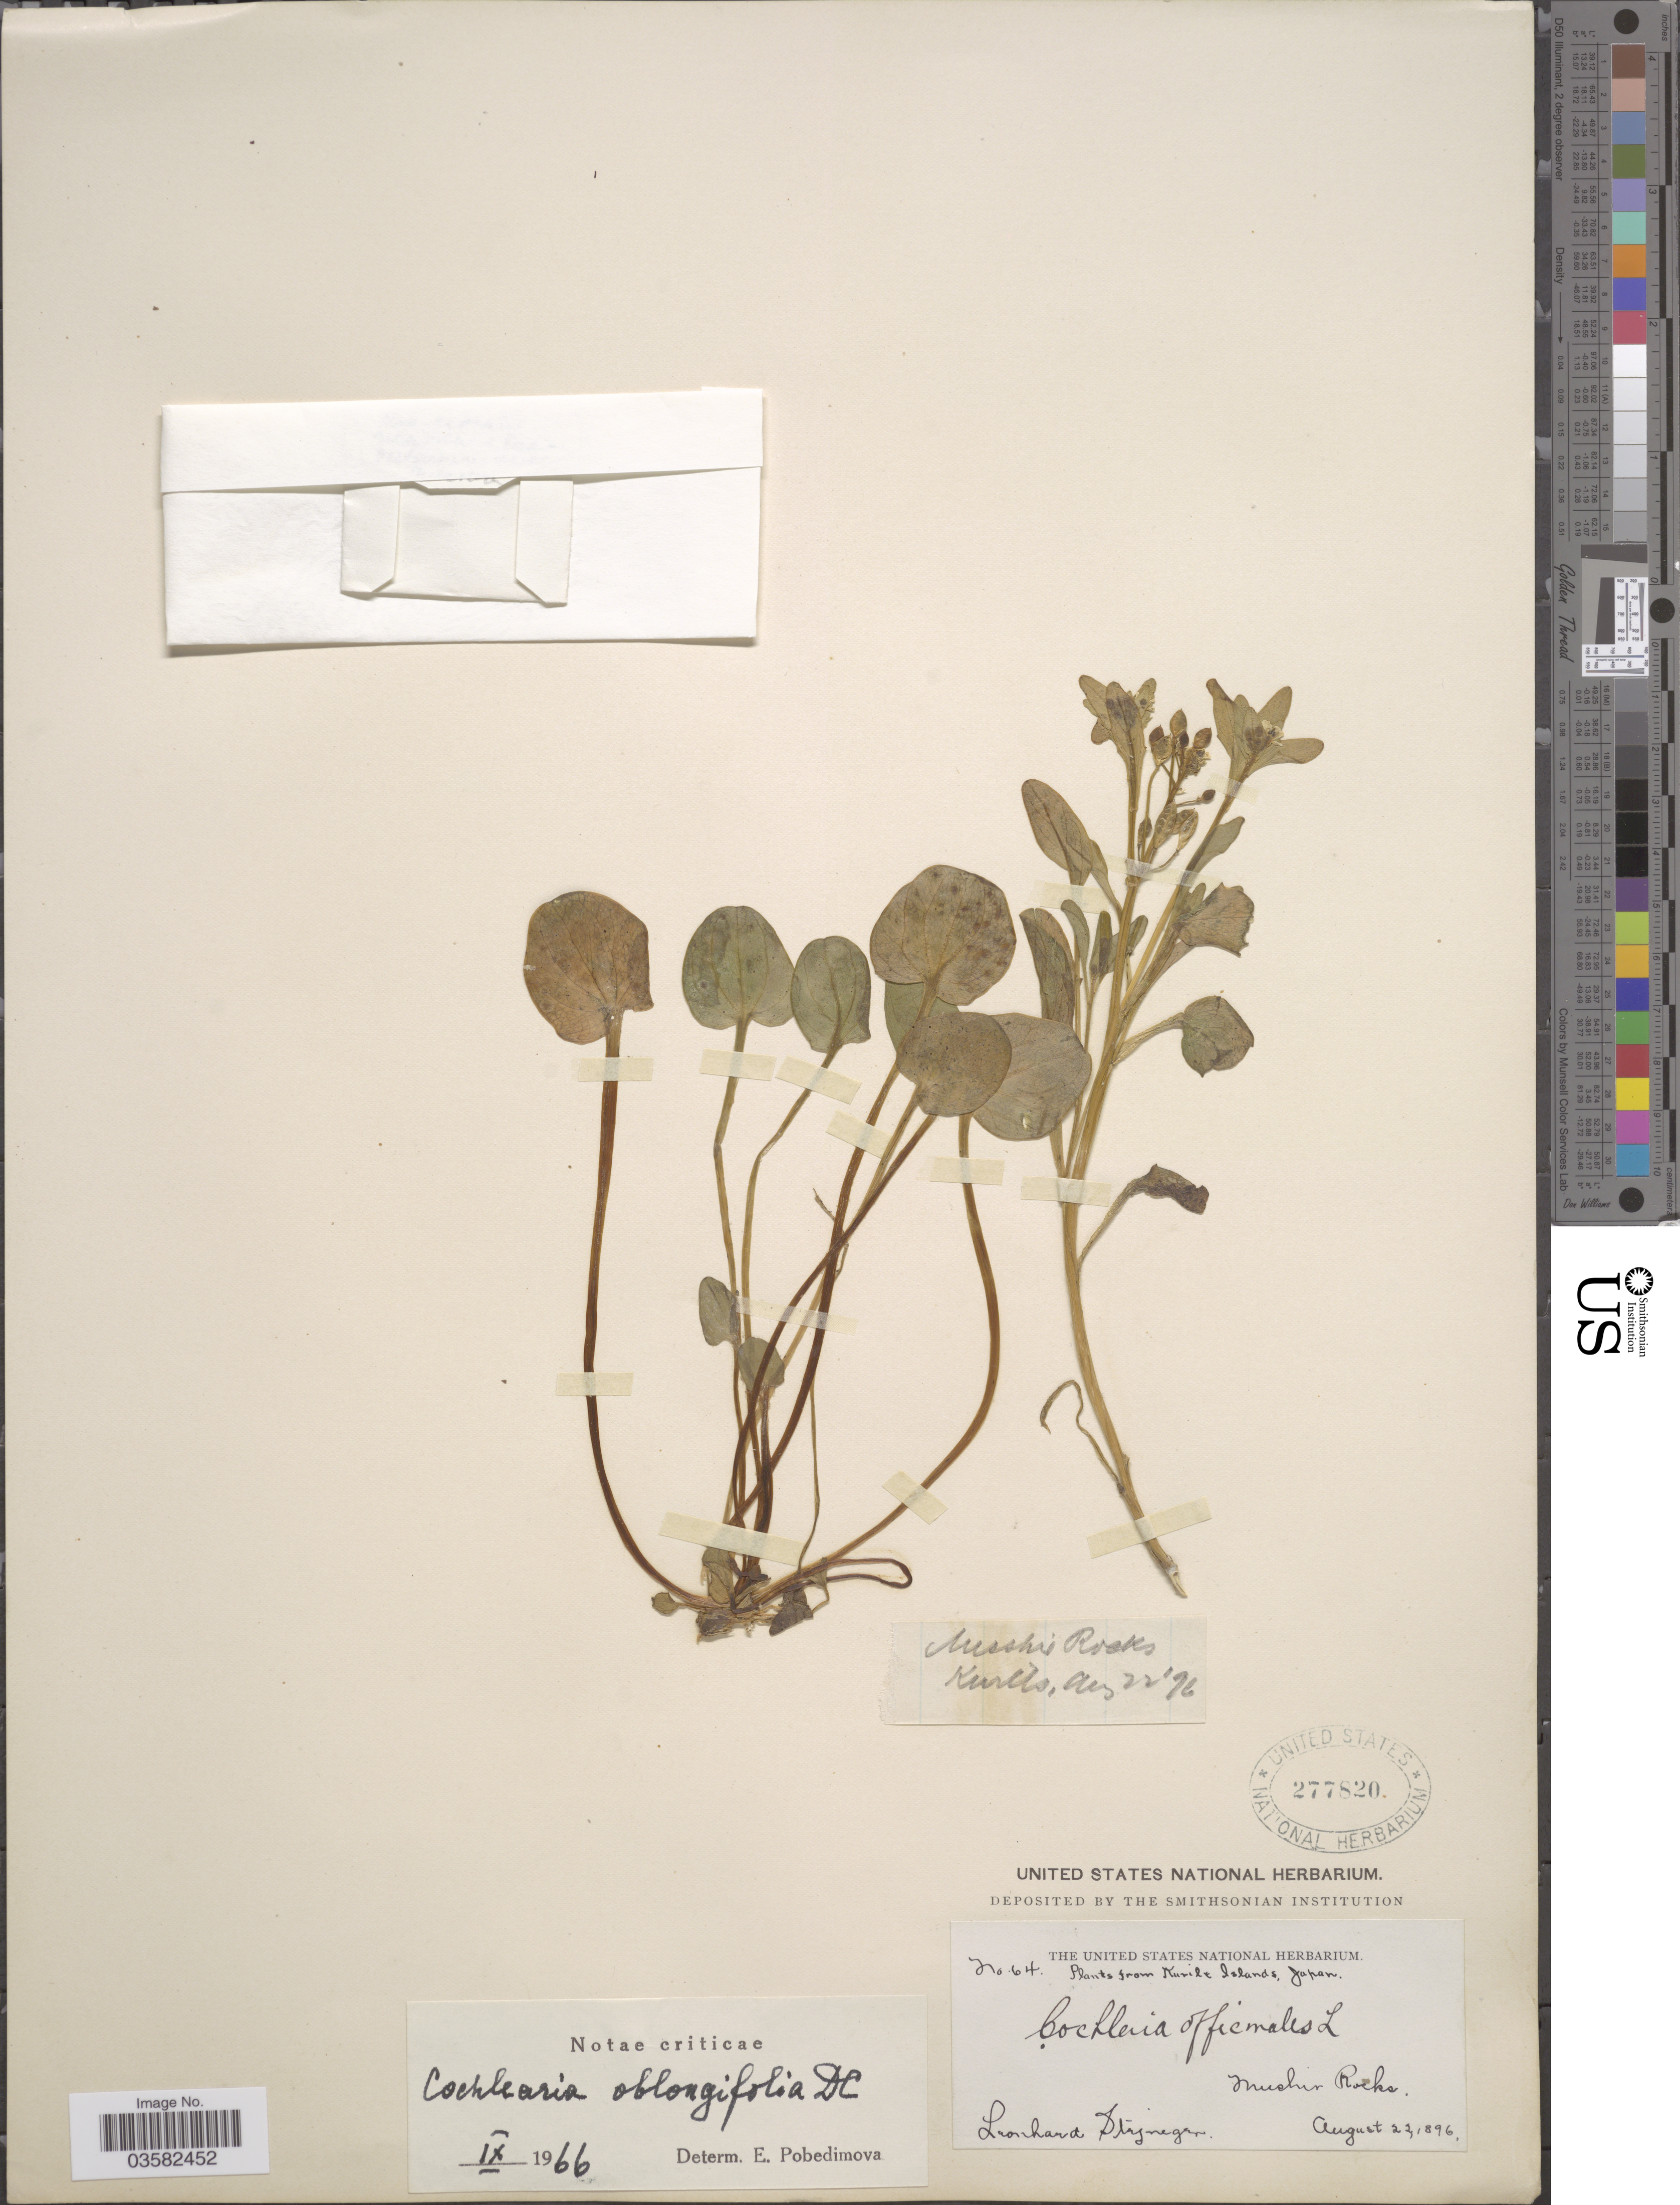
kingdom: Plantae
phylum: Tracheophyta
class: Magnoliopsida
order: Brassicales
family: Brassicaceae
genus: Cochlearia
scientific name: Cochlearia oblongifolia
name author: DC.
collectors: L. Stejneger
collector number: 64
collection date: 1896-08-22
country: Russian Federation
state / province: Sakhalin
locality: Kurile Islands, Japan [unsure placement]. Mushir Rocks.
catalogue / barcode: US 277820